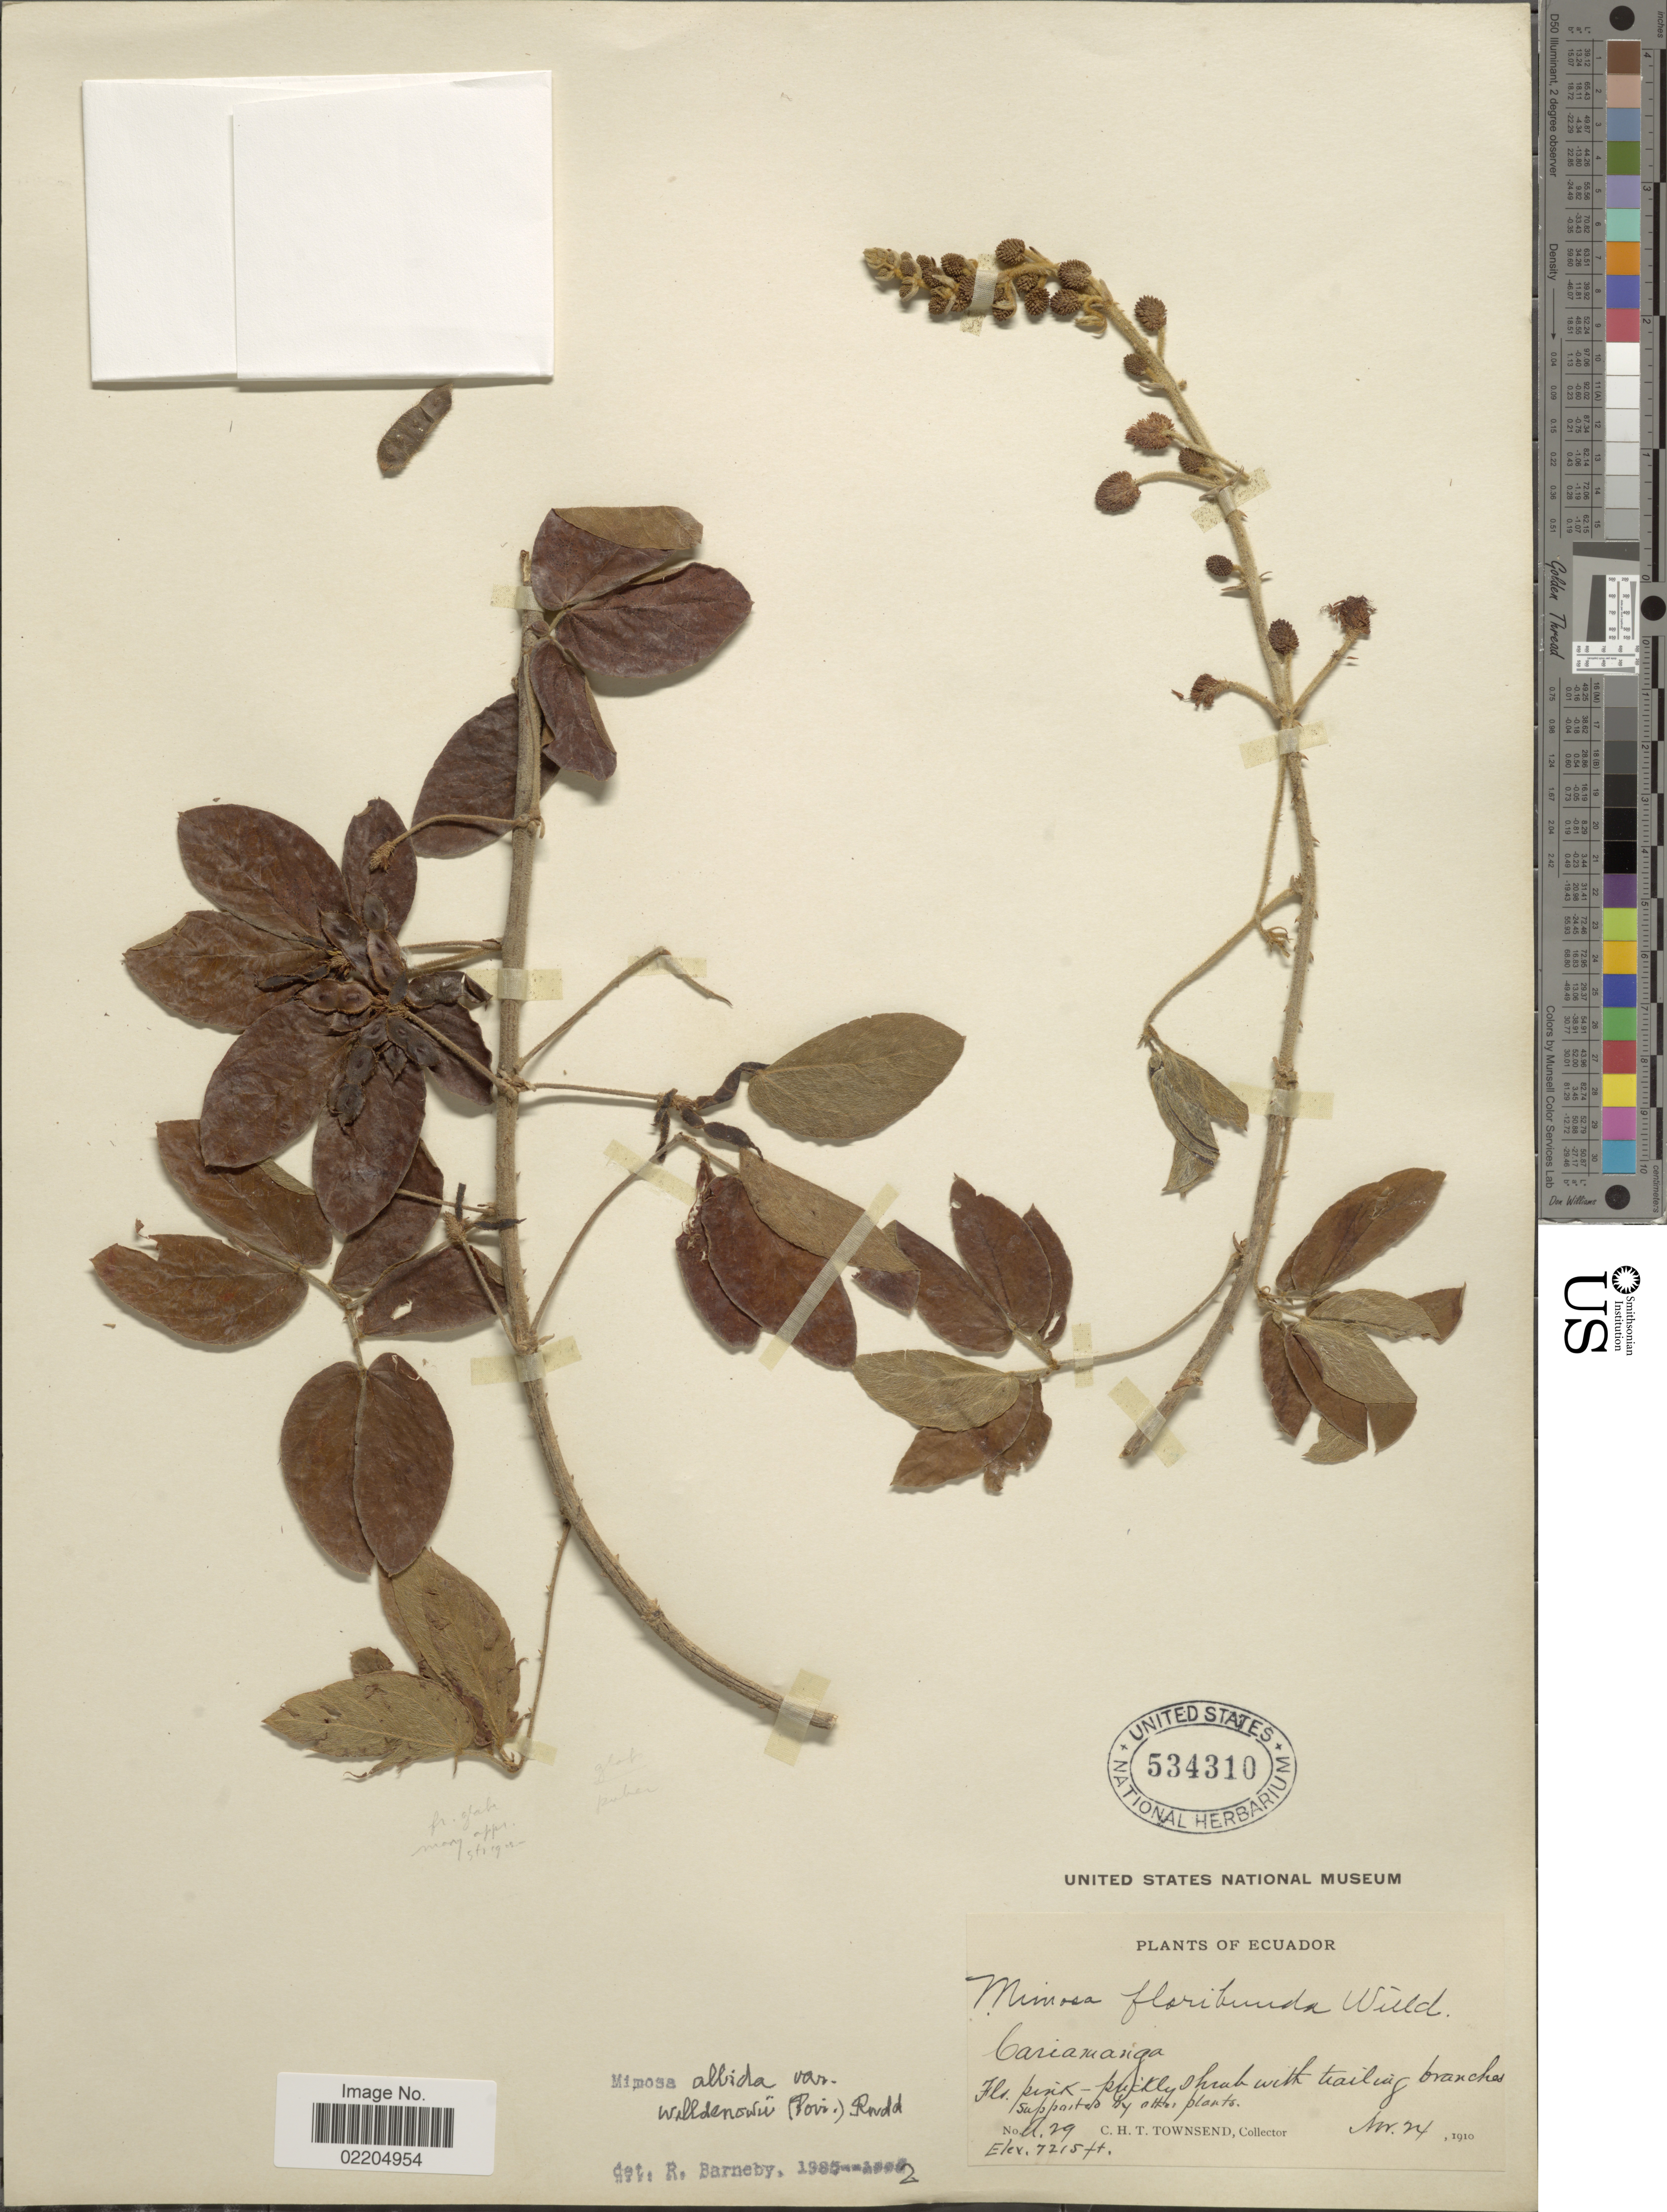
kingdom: Plantae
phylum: Tracheophyta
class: Magnoliopsida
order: Fabales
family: Fabaceae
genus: Mimosa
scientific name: Mimosa albida var. willdenowii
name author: (Poir.) Rudd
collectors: C. H. T. Townsend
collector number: A29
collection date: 1910-11-24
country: Ecuador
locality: Cariamanga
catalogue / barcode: US 534310